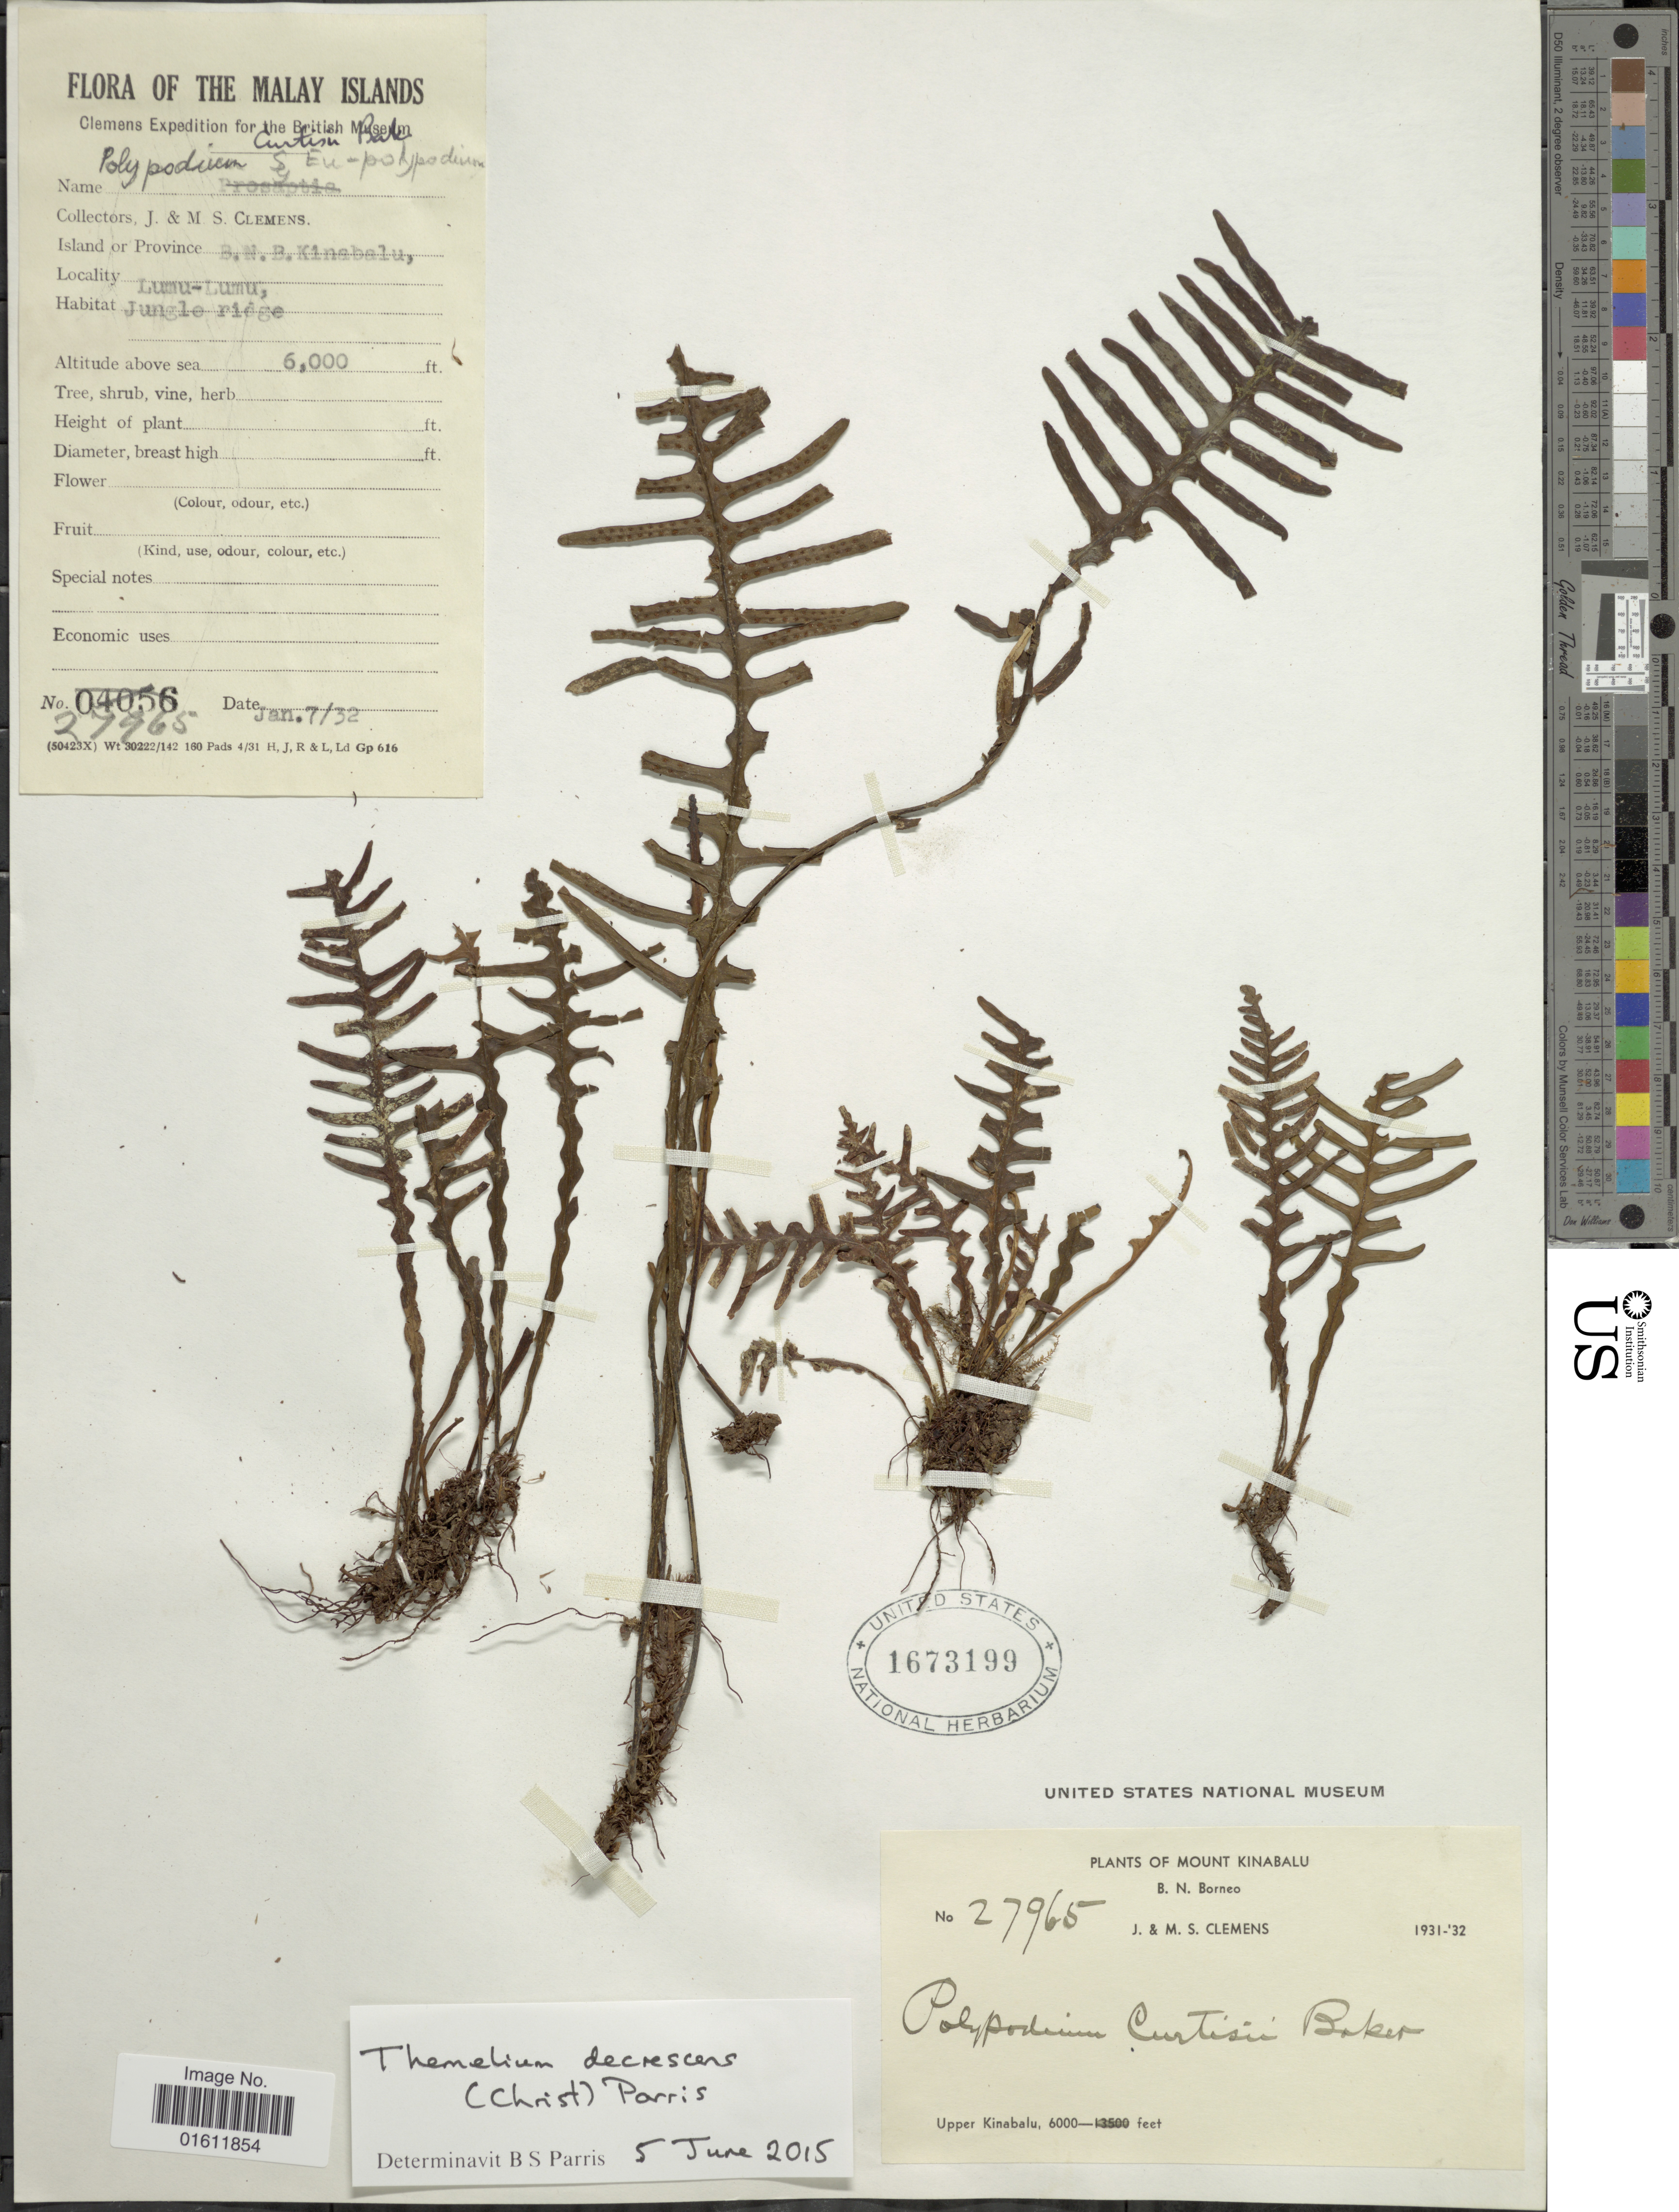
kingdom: Plantae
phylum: Tracheophyta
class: Polypodiopsida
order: Polypodiales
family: Polypodiaceae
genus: Themelium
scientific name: Themelium decrescens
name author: Parris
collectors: J. Clemens & M. S. Clemens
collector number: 27965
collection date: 1932-01-07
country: Malaysia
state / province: Sabah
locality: B.N.B. Kinabalu, Lumu-Lumu, Jungle ridge, upper Kinabalu. Malaya Islands.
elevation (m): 1829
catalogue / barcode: US 1673199